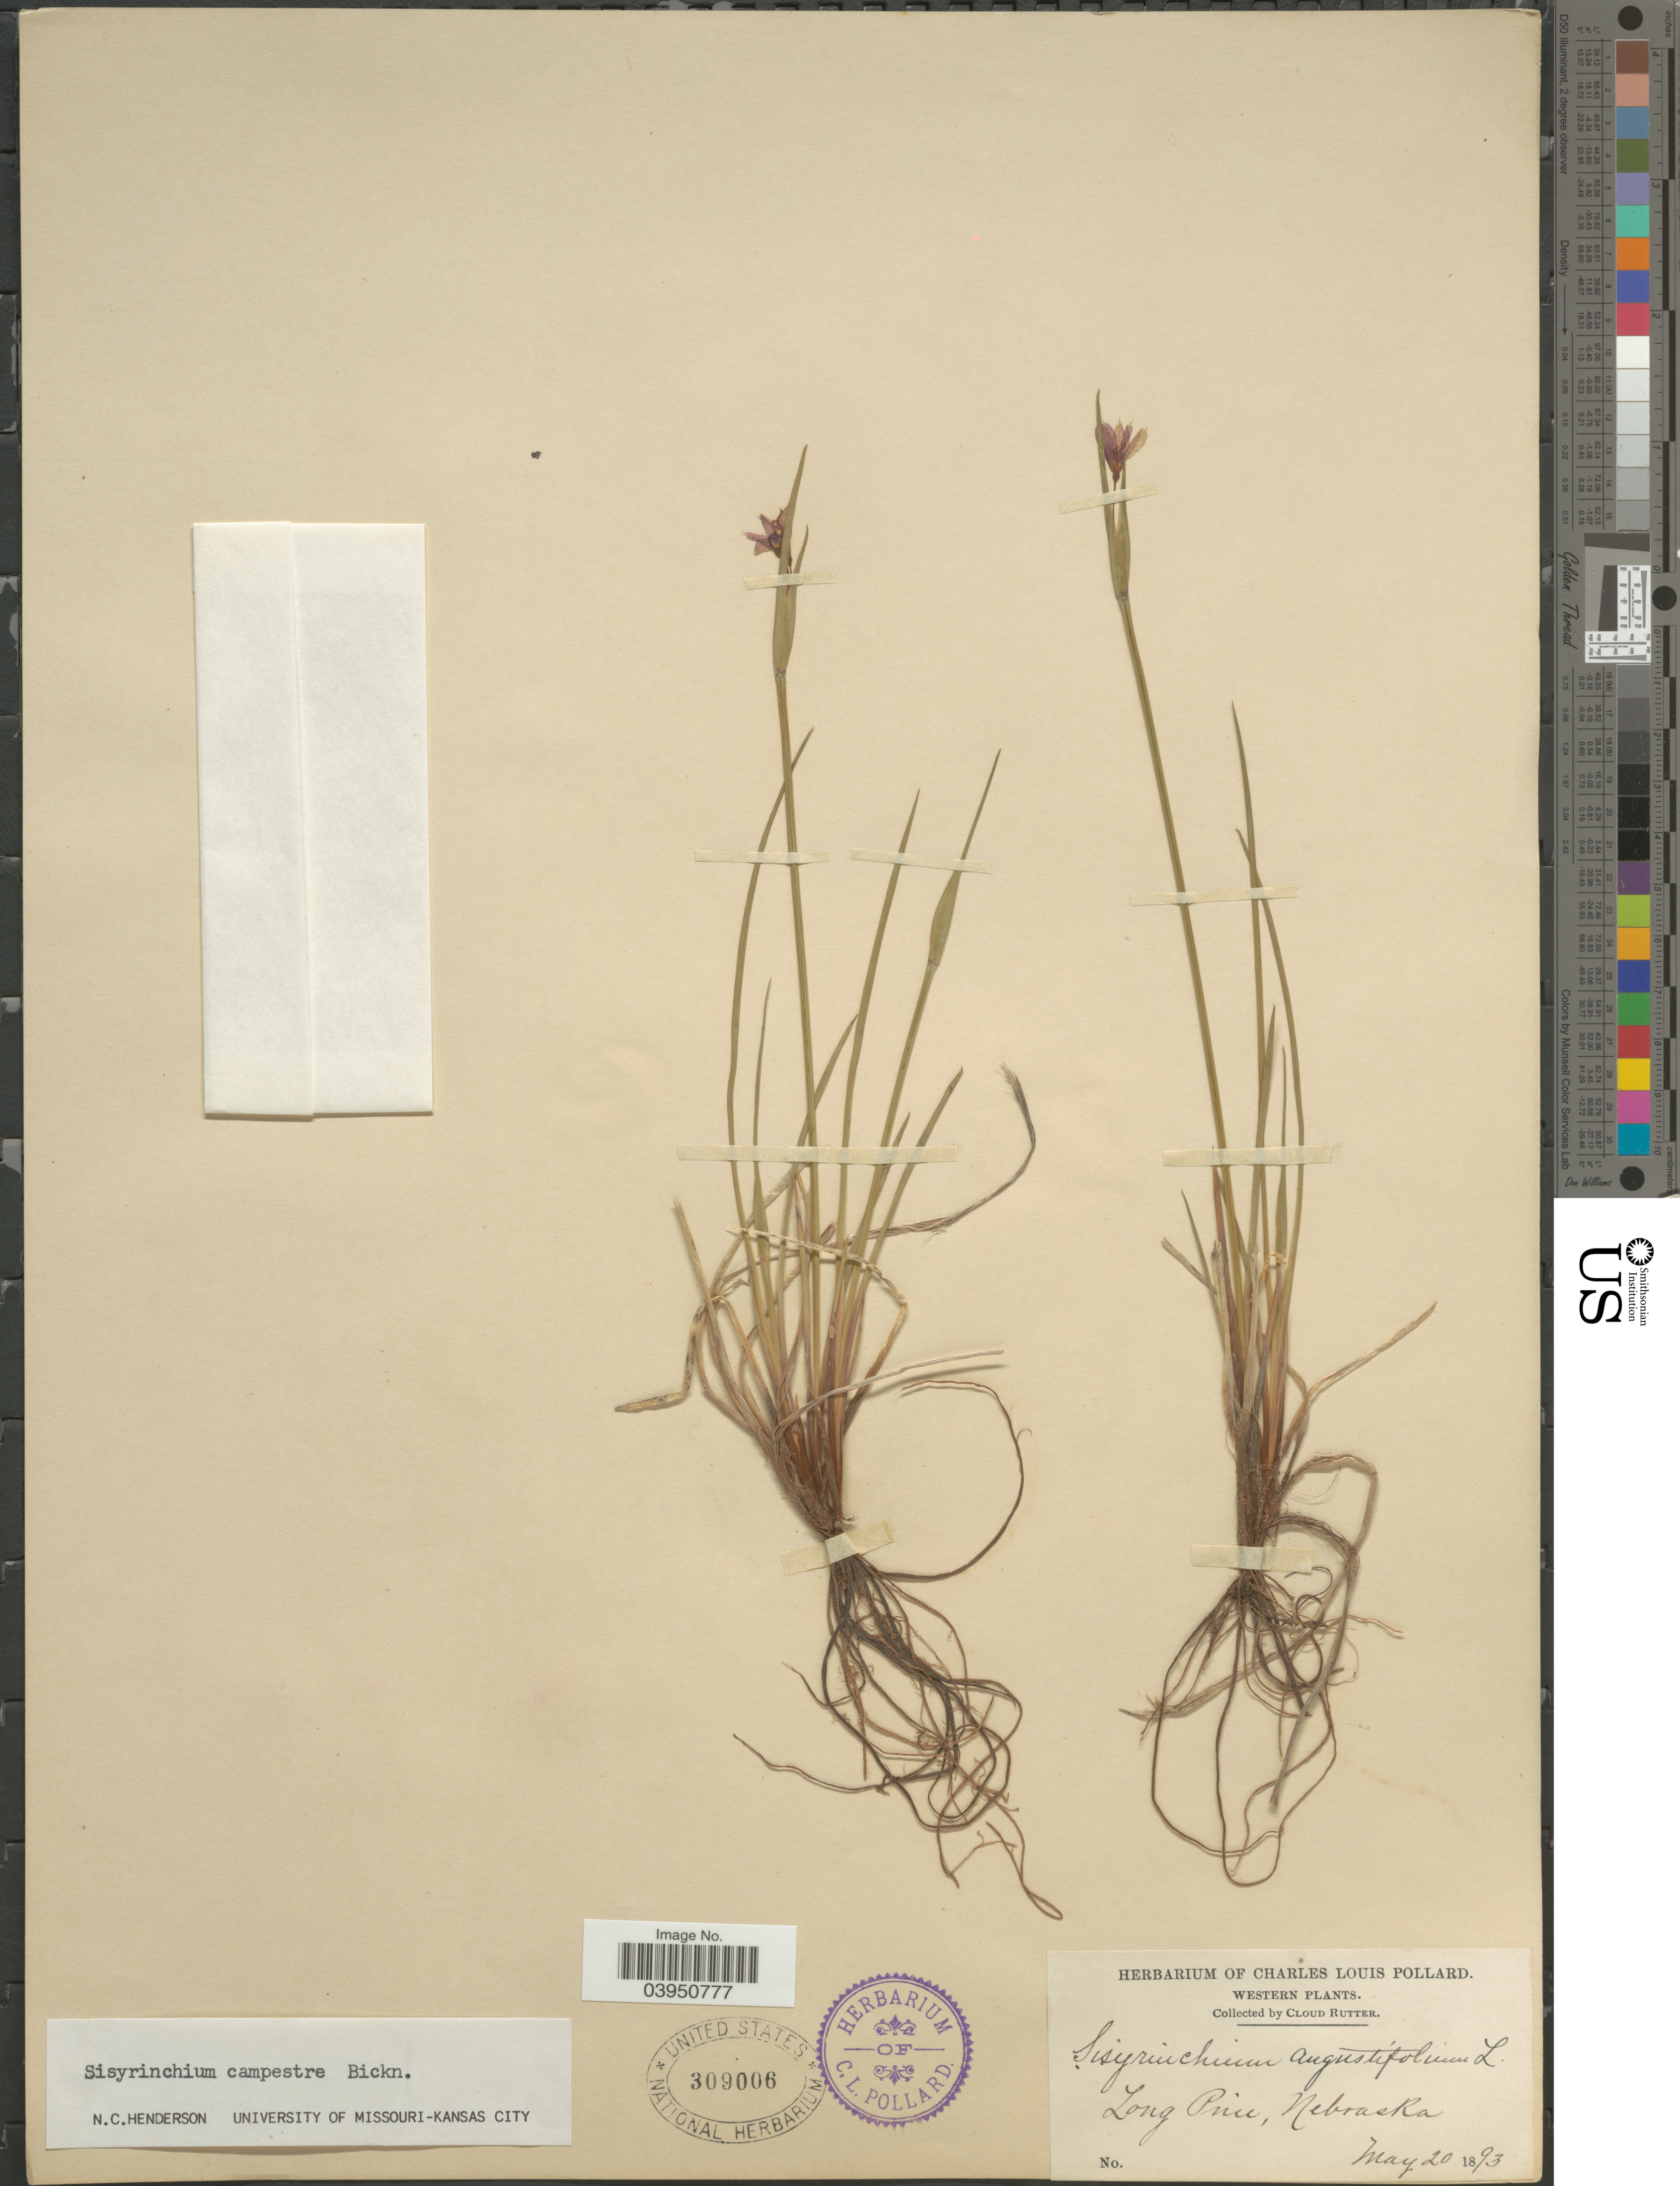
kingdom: Plantae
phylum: Tracheophyta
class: Liliopsida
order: Asparagales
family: Iridaceae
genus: Sisyrinchium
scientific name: Sisyrinchium campestre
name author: E.P. Bicknell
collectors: C. Rutter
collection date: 1893-05-20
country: United States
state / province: Nebraska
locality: Western. Long Pine.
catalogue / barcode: US 309006